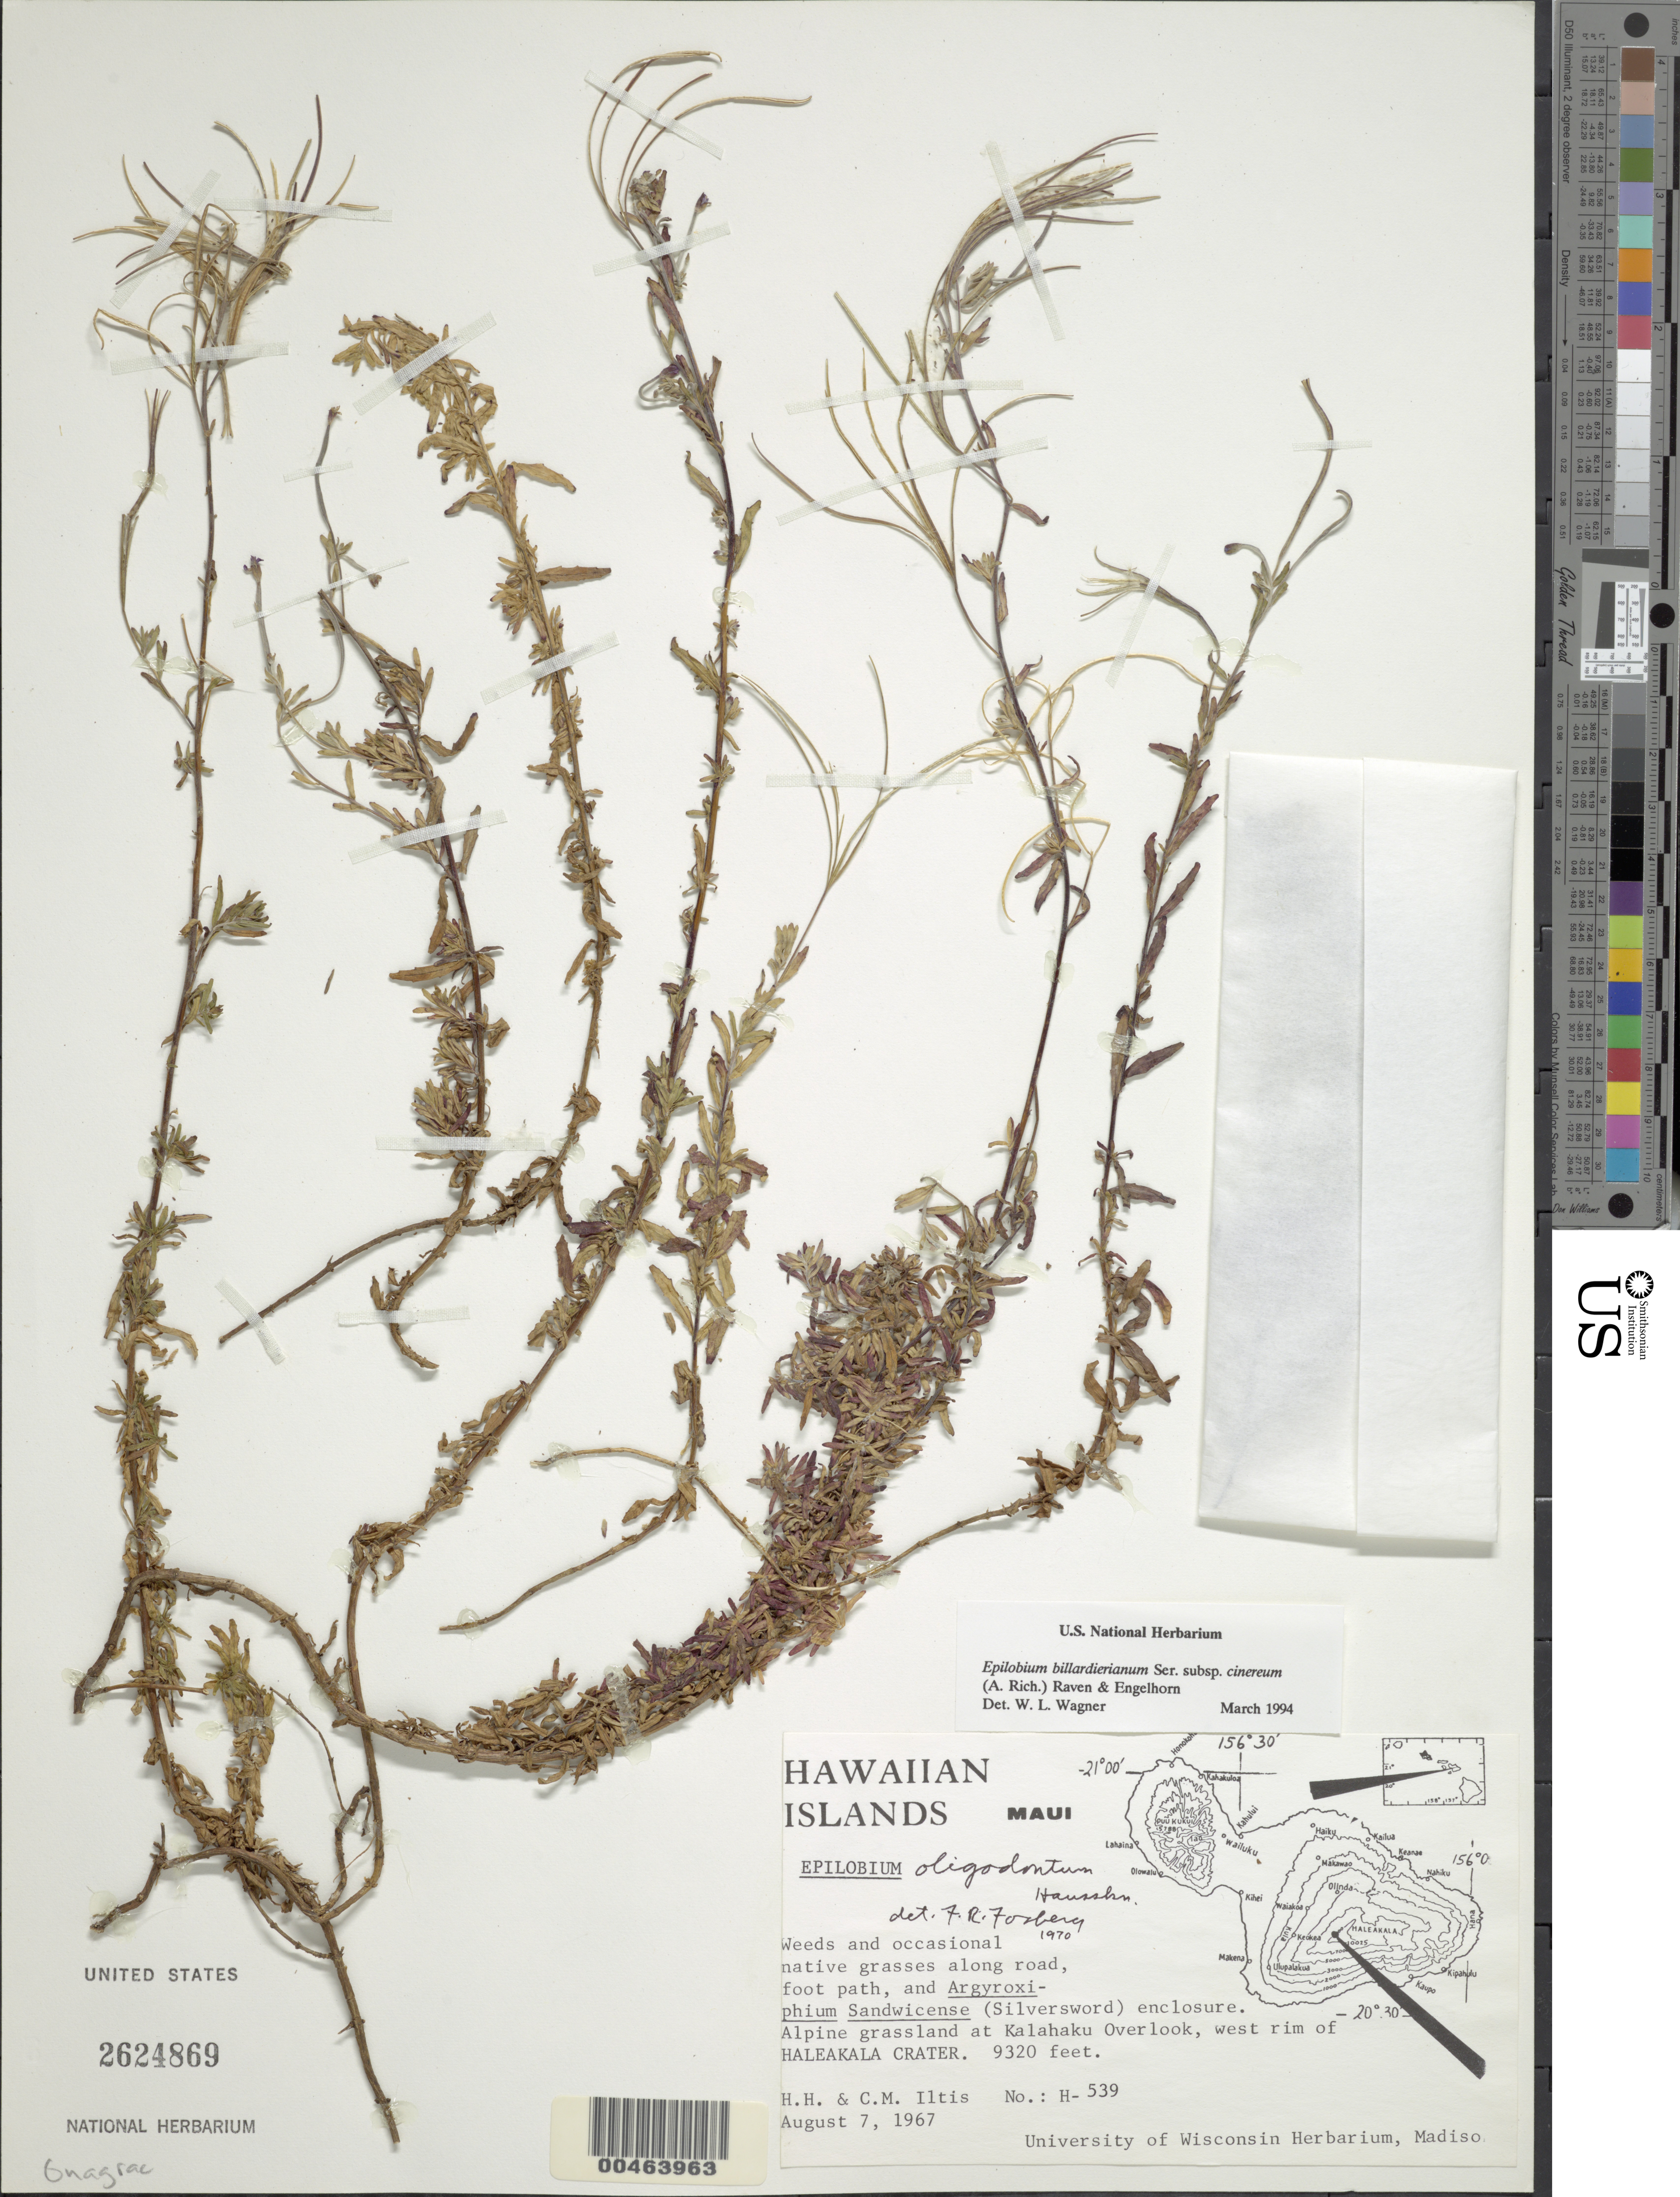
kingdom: Plantae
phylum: Tracheophyta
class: Magnoliopsida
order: Myrtales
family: Onagraceae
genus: Epilobium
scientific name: Epilobium billardiereanum subsp. cinereum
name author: (A. Rich.) P.H. Raven & Engelhorn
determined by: Wagner, W. L., (BOT), Smithsonian Institution - National Museum of Natural History (UNITED STATES)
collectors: H. H. Iltis & C. M Iltis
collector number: H-539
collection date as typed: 7 Aug 1967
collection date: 1967-08-07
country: United States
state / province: Hawaii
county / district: Maui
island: Maui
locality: along road, foot path, and Silversword enclosure. At Kalahaku Overlook, west rim of Haleakala Crater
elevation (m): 2841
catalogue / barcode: US 2624869